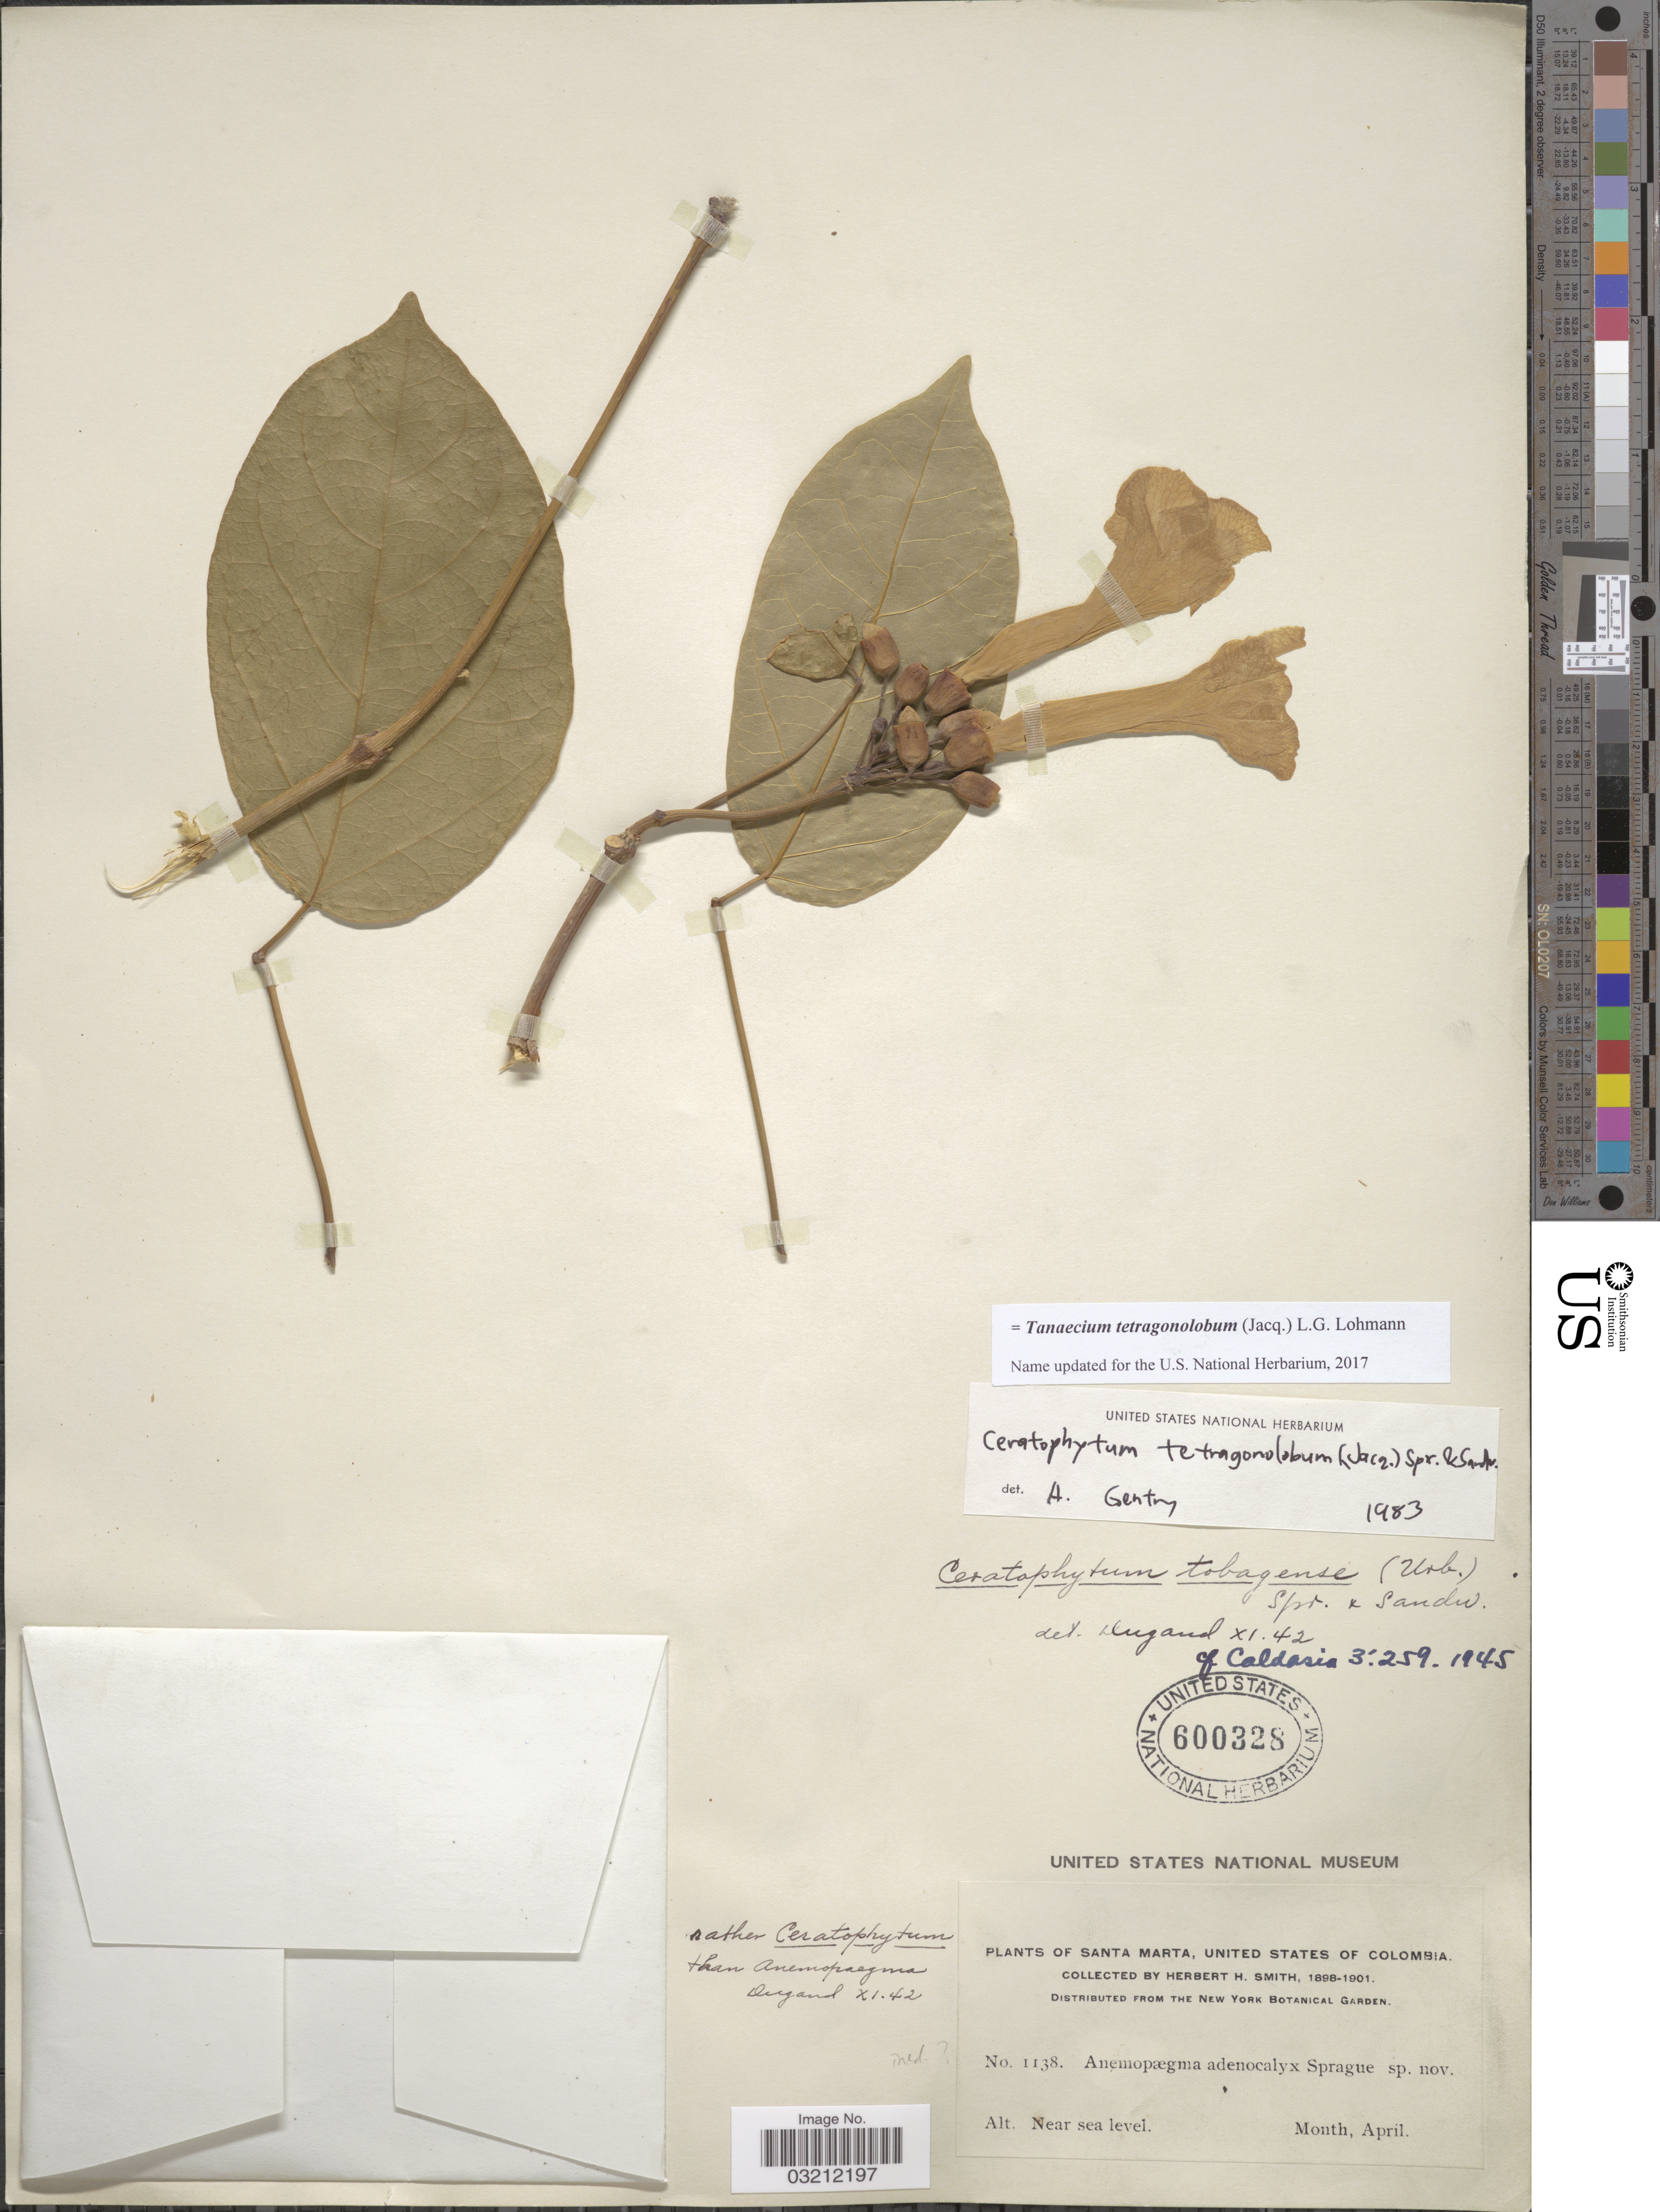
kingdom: Plantae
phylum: Tracheophyta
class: Magnoliopsida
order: Lamiales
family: Bignoniaceae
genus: Tanaecium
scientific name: Tanaecium tetragonolobum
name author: (Jacq.) L.G. Lohmann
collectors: Herbert H. Smith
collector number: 1138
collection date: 1898-04/1901-04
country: Colombia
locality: Santa Marta, United States of Colombia.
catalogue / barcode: US 600328